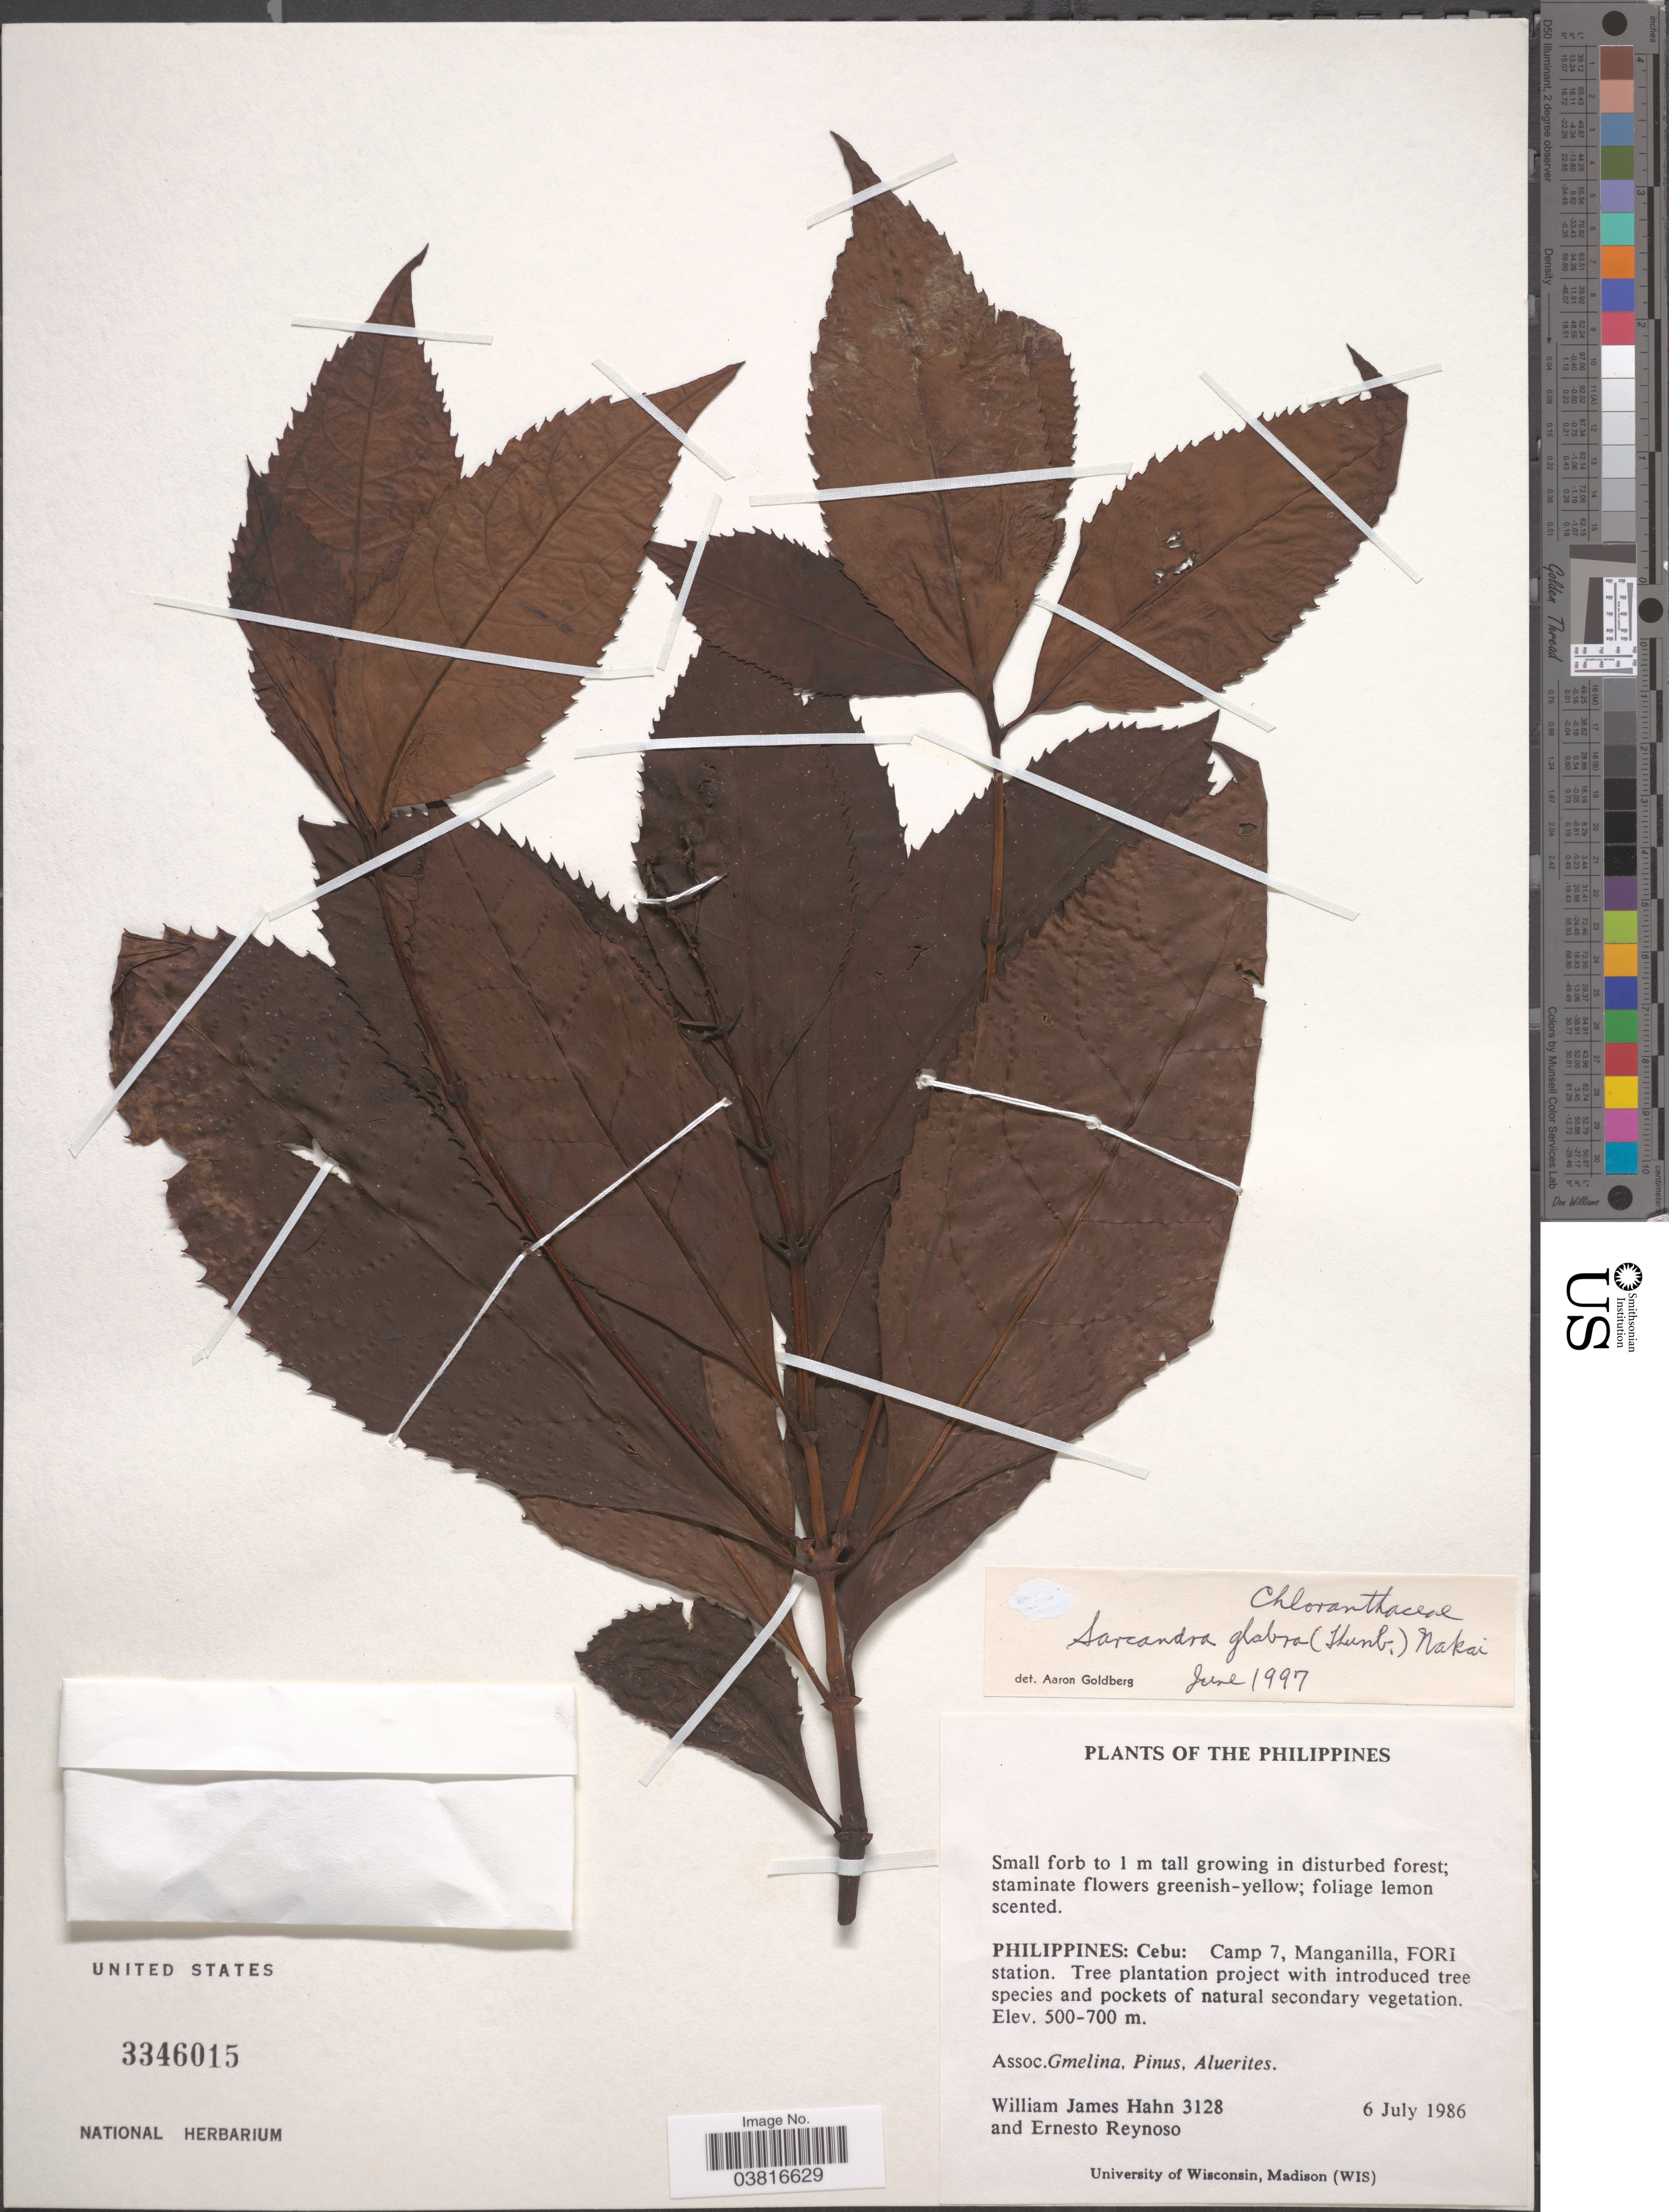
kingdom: Plantae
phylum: Tracheophyta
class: Magnoliopsida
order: Chloranthales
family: Chloranthaceae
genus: Sarcandra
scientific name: Sarcandra glabra subsp. brachystachys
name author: (Blume) Verdc.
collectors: W. J. Hahn & E. Reynoso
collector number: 3128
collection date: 1986-07-06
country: Philippines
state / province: Central Visayas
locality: Cebu: Camp 7, Manganilla, Fori station.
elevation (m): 500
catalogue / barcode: US 3346015